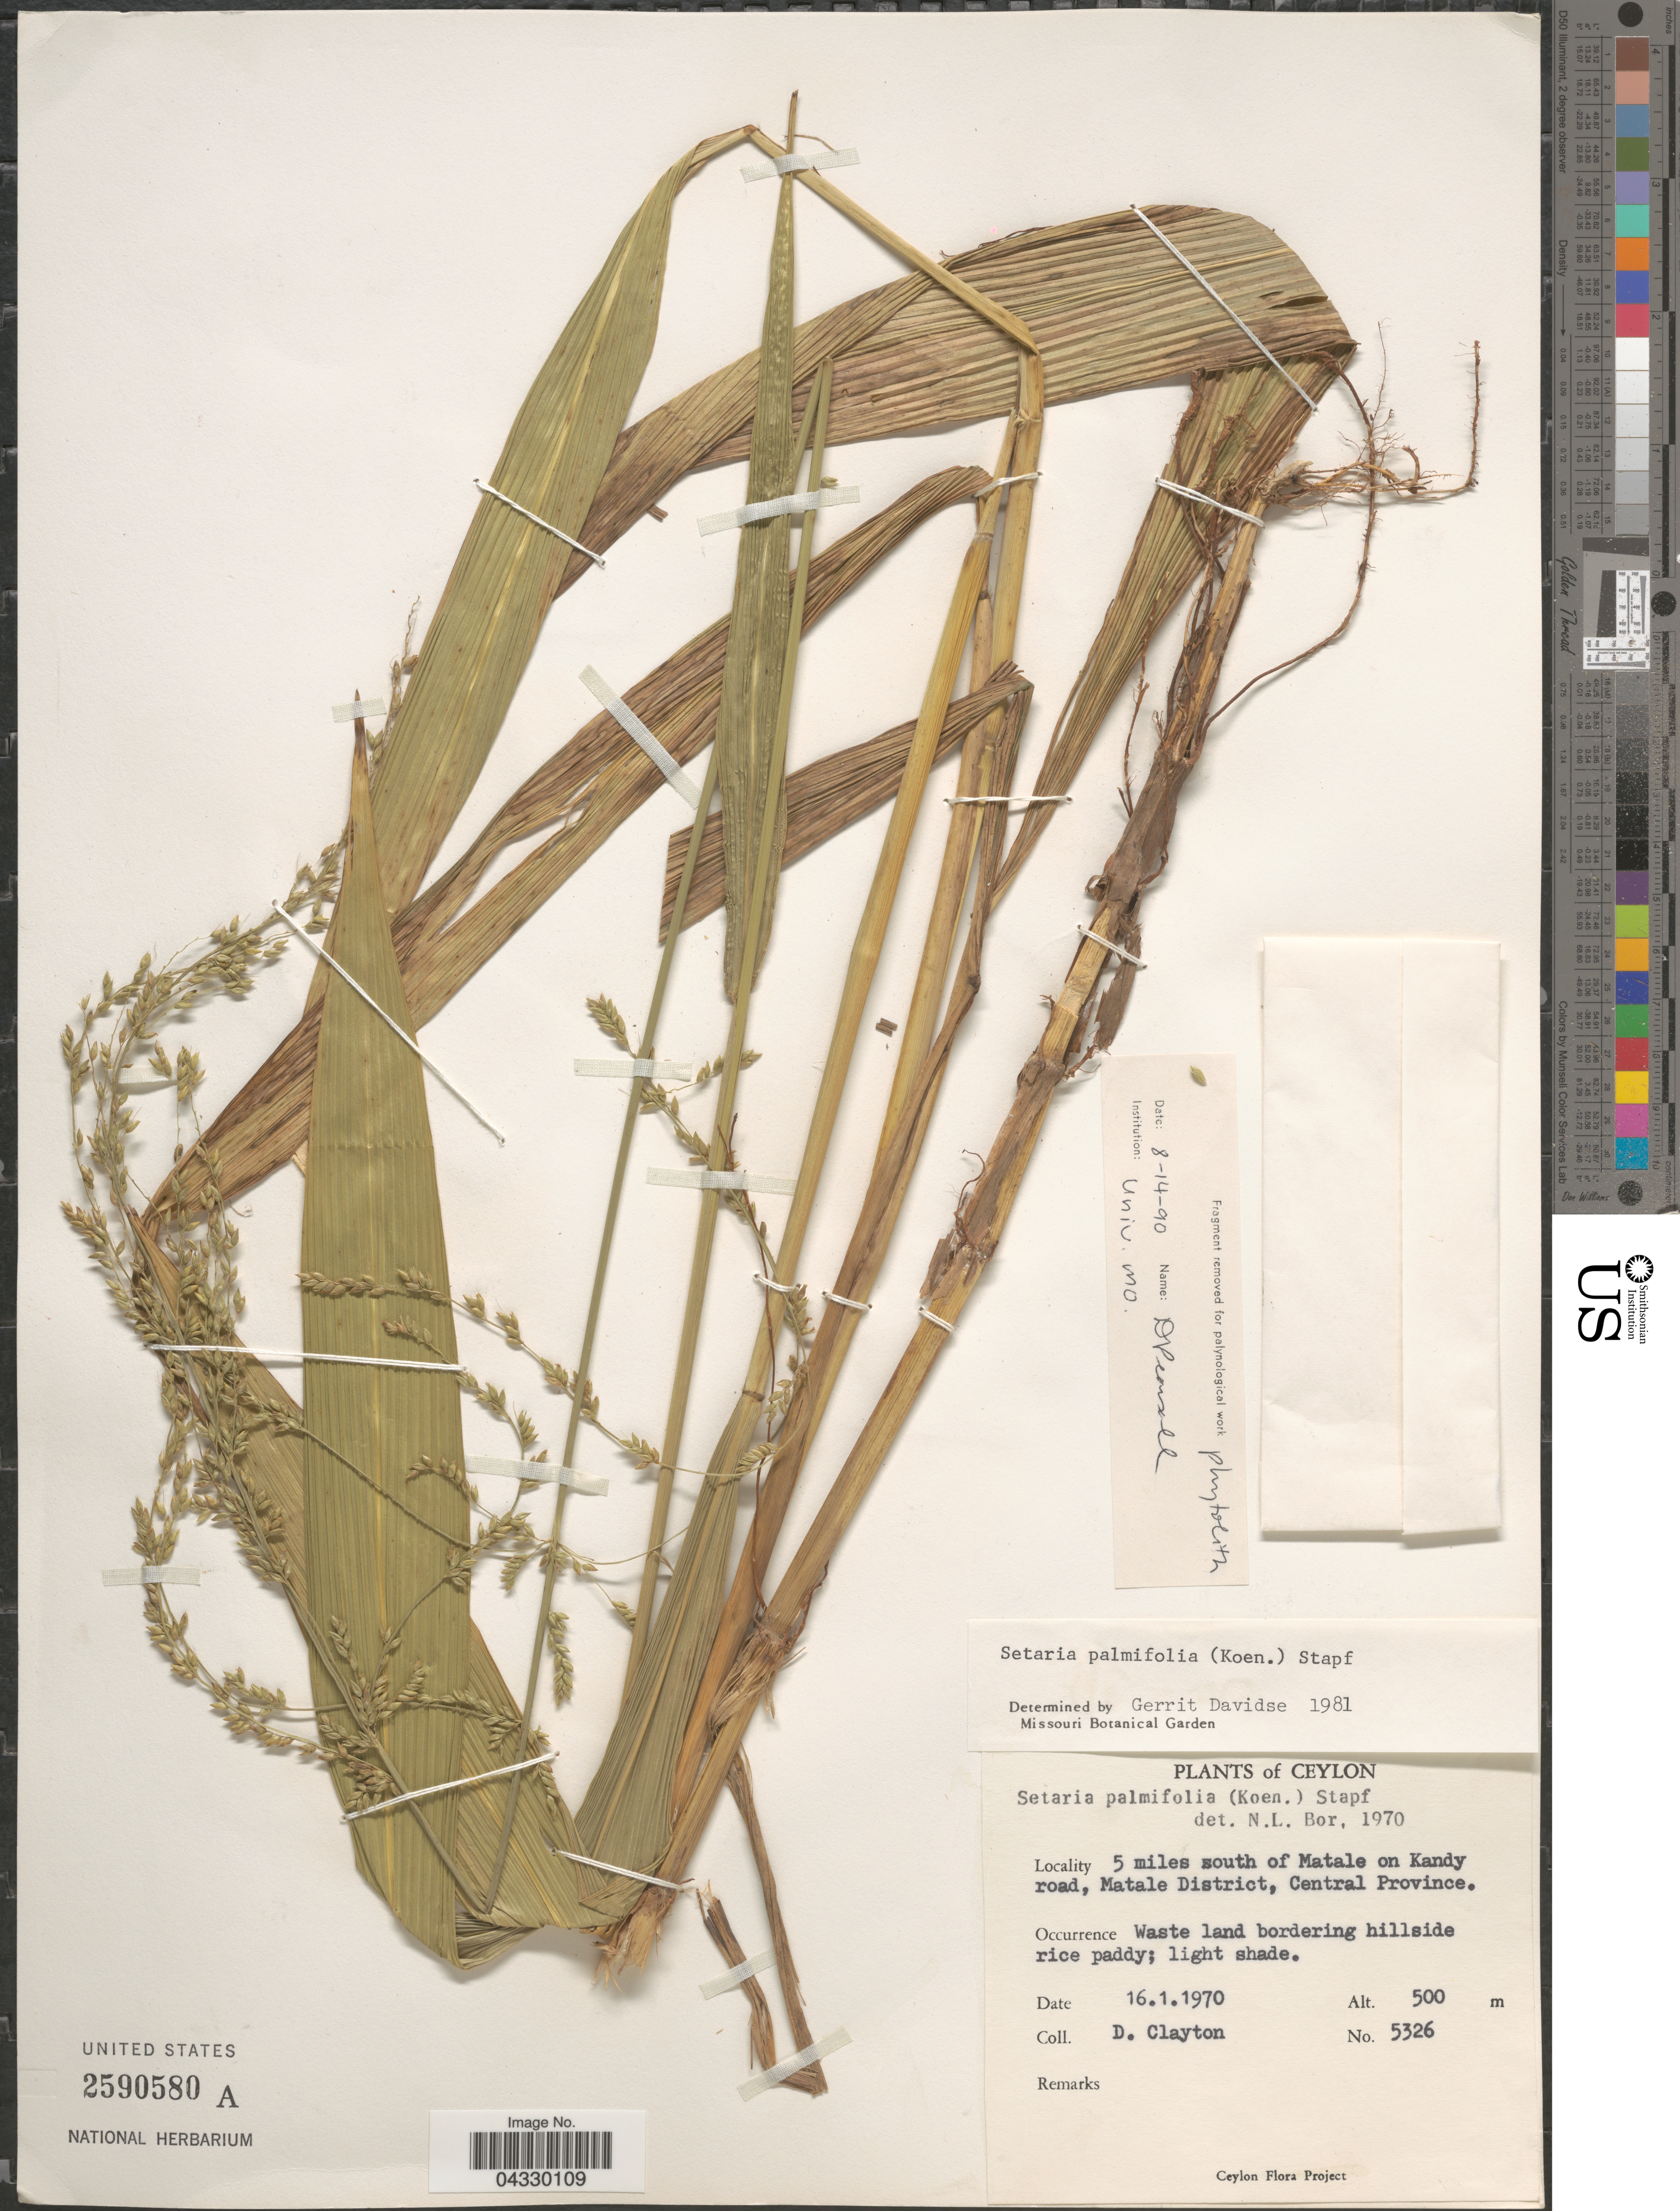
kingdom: Plantae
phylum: Tracheophyta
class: Liliopsida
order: Poales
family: Poaceae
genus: Setaria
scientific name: Setaria palmifolia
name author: (J. Koenig) Stapf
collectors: D. Clayton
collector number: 5326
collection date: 1970-01-16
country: Sri Lanka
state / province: Central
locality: Ceylon. 5 miles south of Matale on Kandy road, Matale District.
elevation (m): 500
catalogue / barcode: US 2590580A